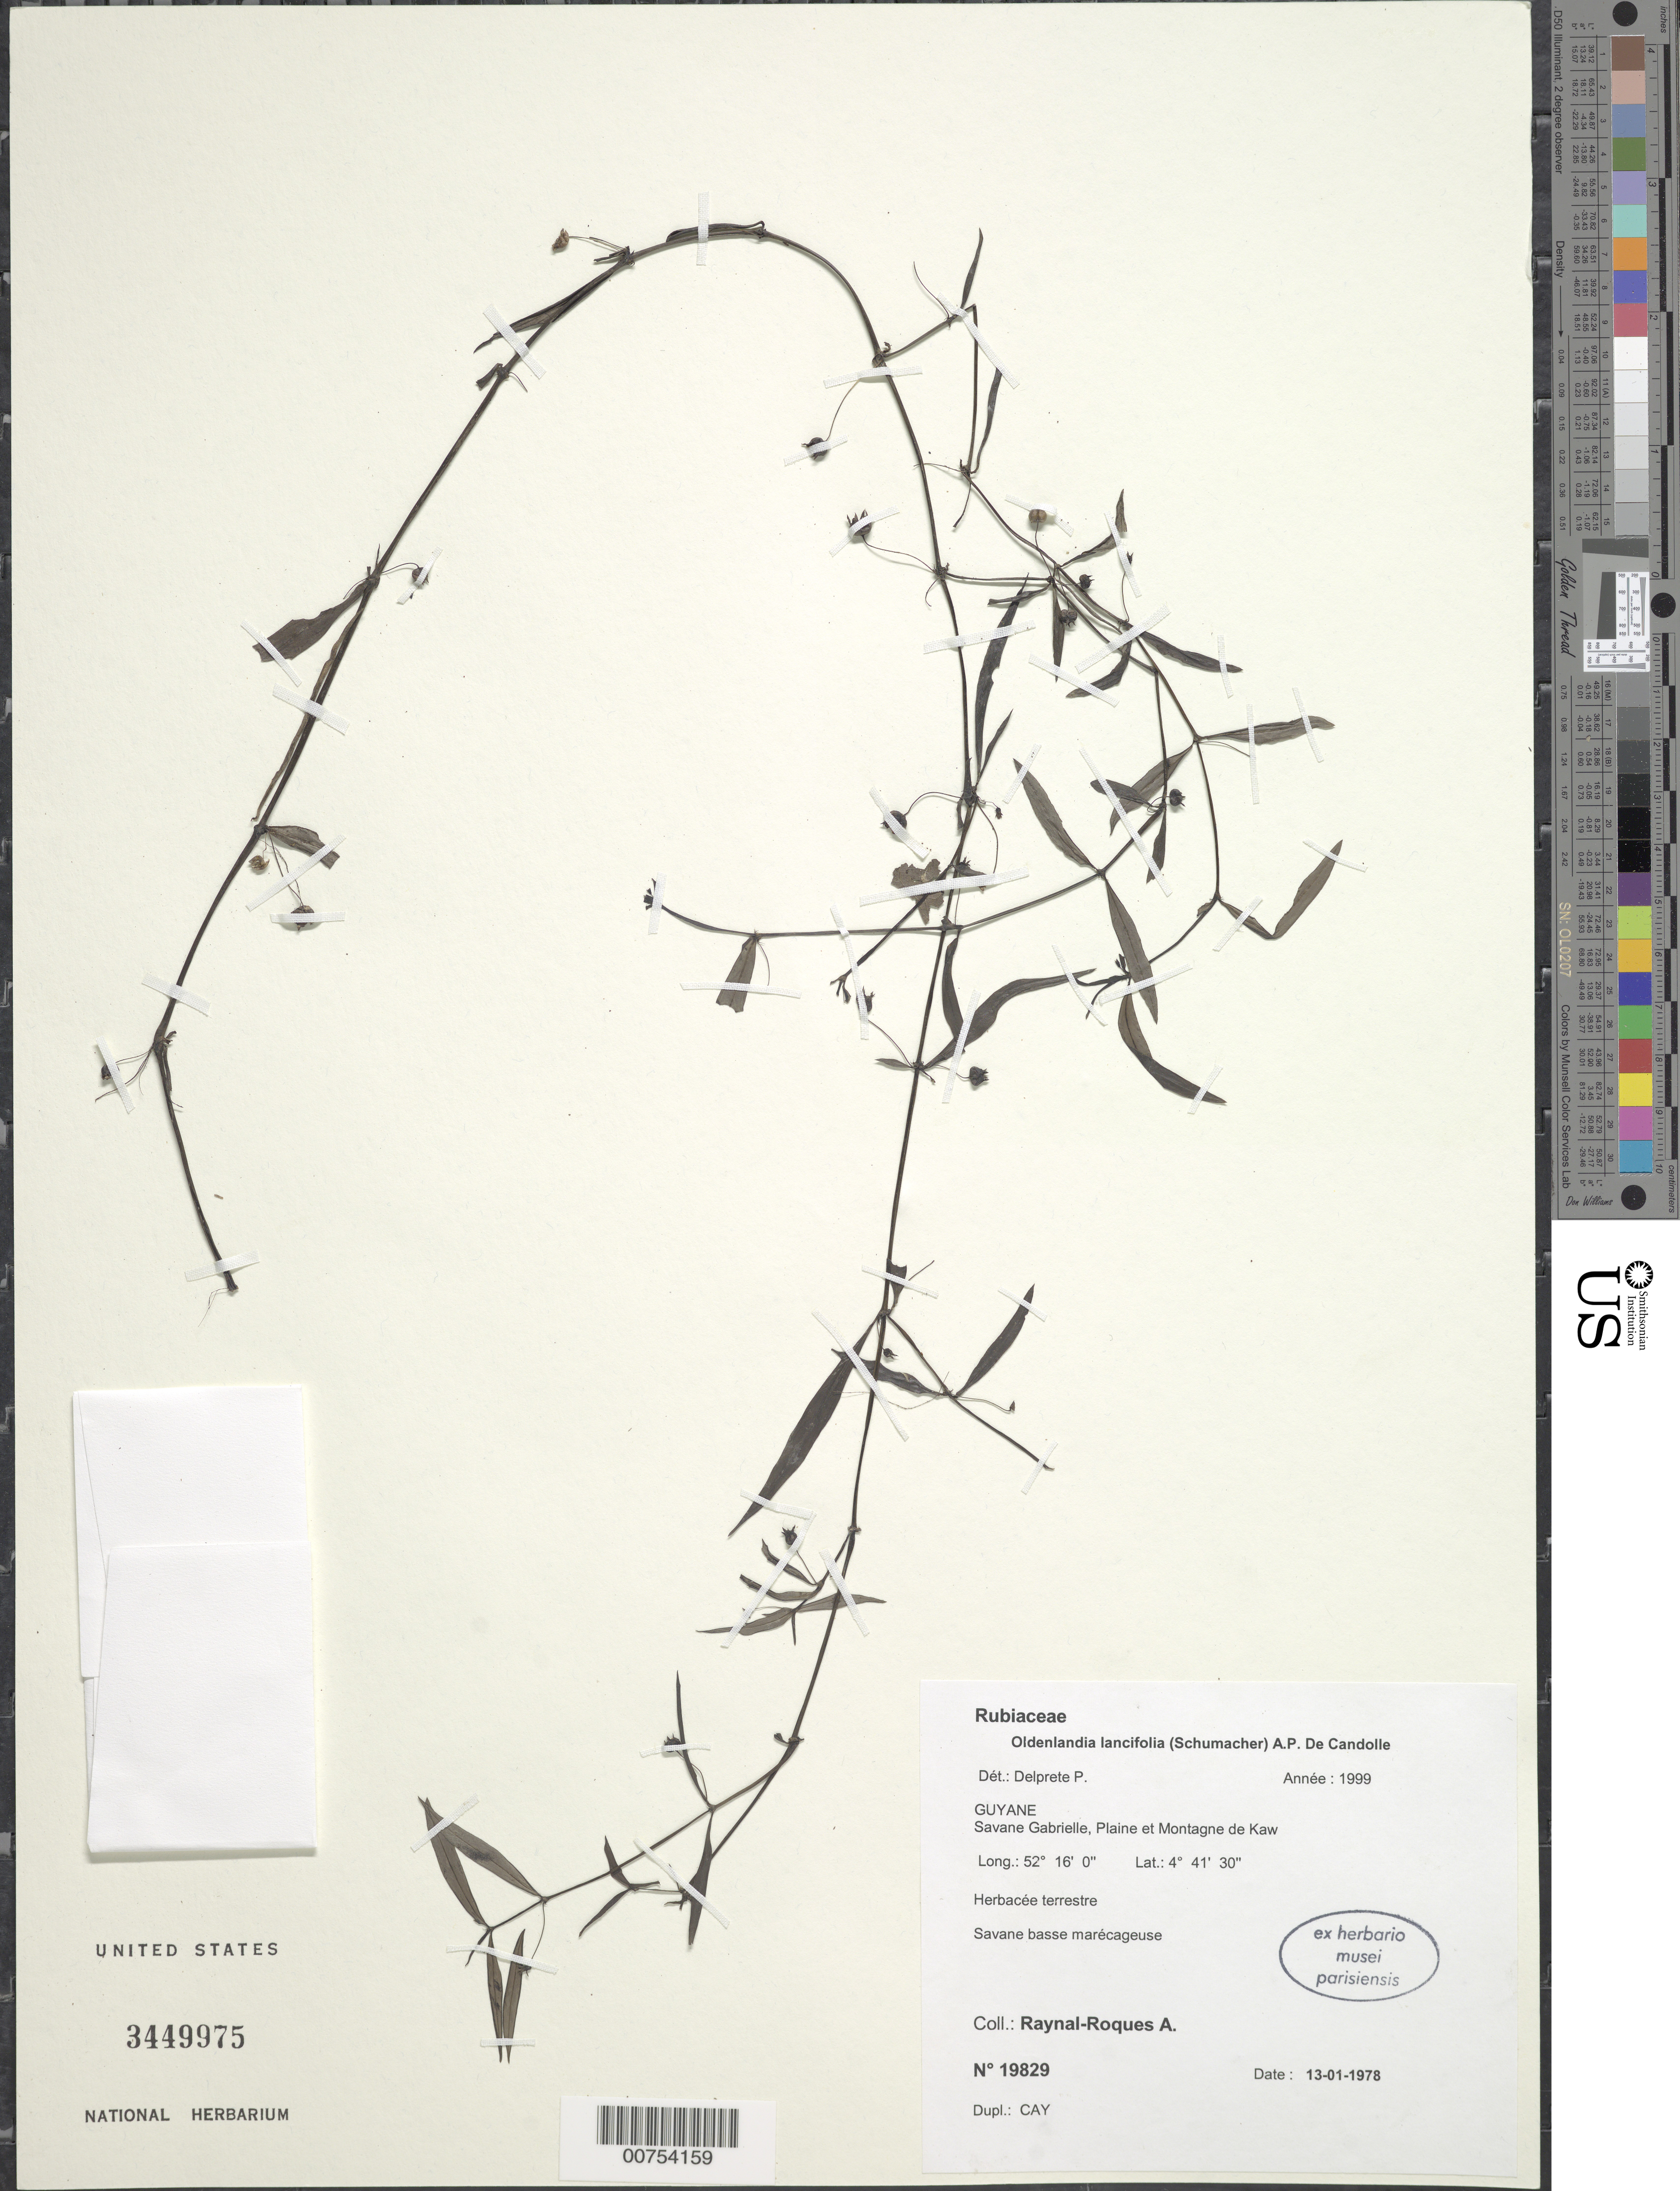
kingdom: Plantae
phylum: Tracheophyta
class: Magnoliopsida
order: Gentianales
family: Rubiaceae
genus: Oldenlandia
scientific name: Oldenlandia lancifolia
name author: (Schumach.) DC.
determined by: Delprete, P. G., Herb. de Guyane Cay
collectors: A. M. Raynal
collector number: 19829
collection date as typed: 13-Jan-78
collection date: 1978-01-13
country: French Guiana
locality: Savane Gabrielle, Plaine et Montagne de Kaw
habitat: Low marshy savanna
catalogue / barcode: US 3449975